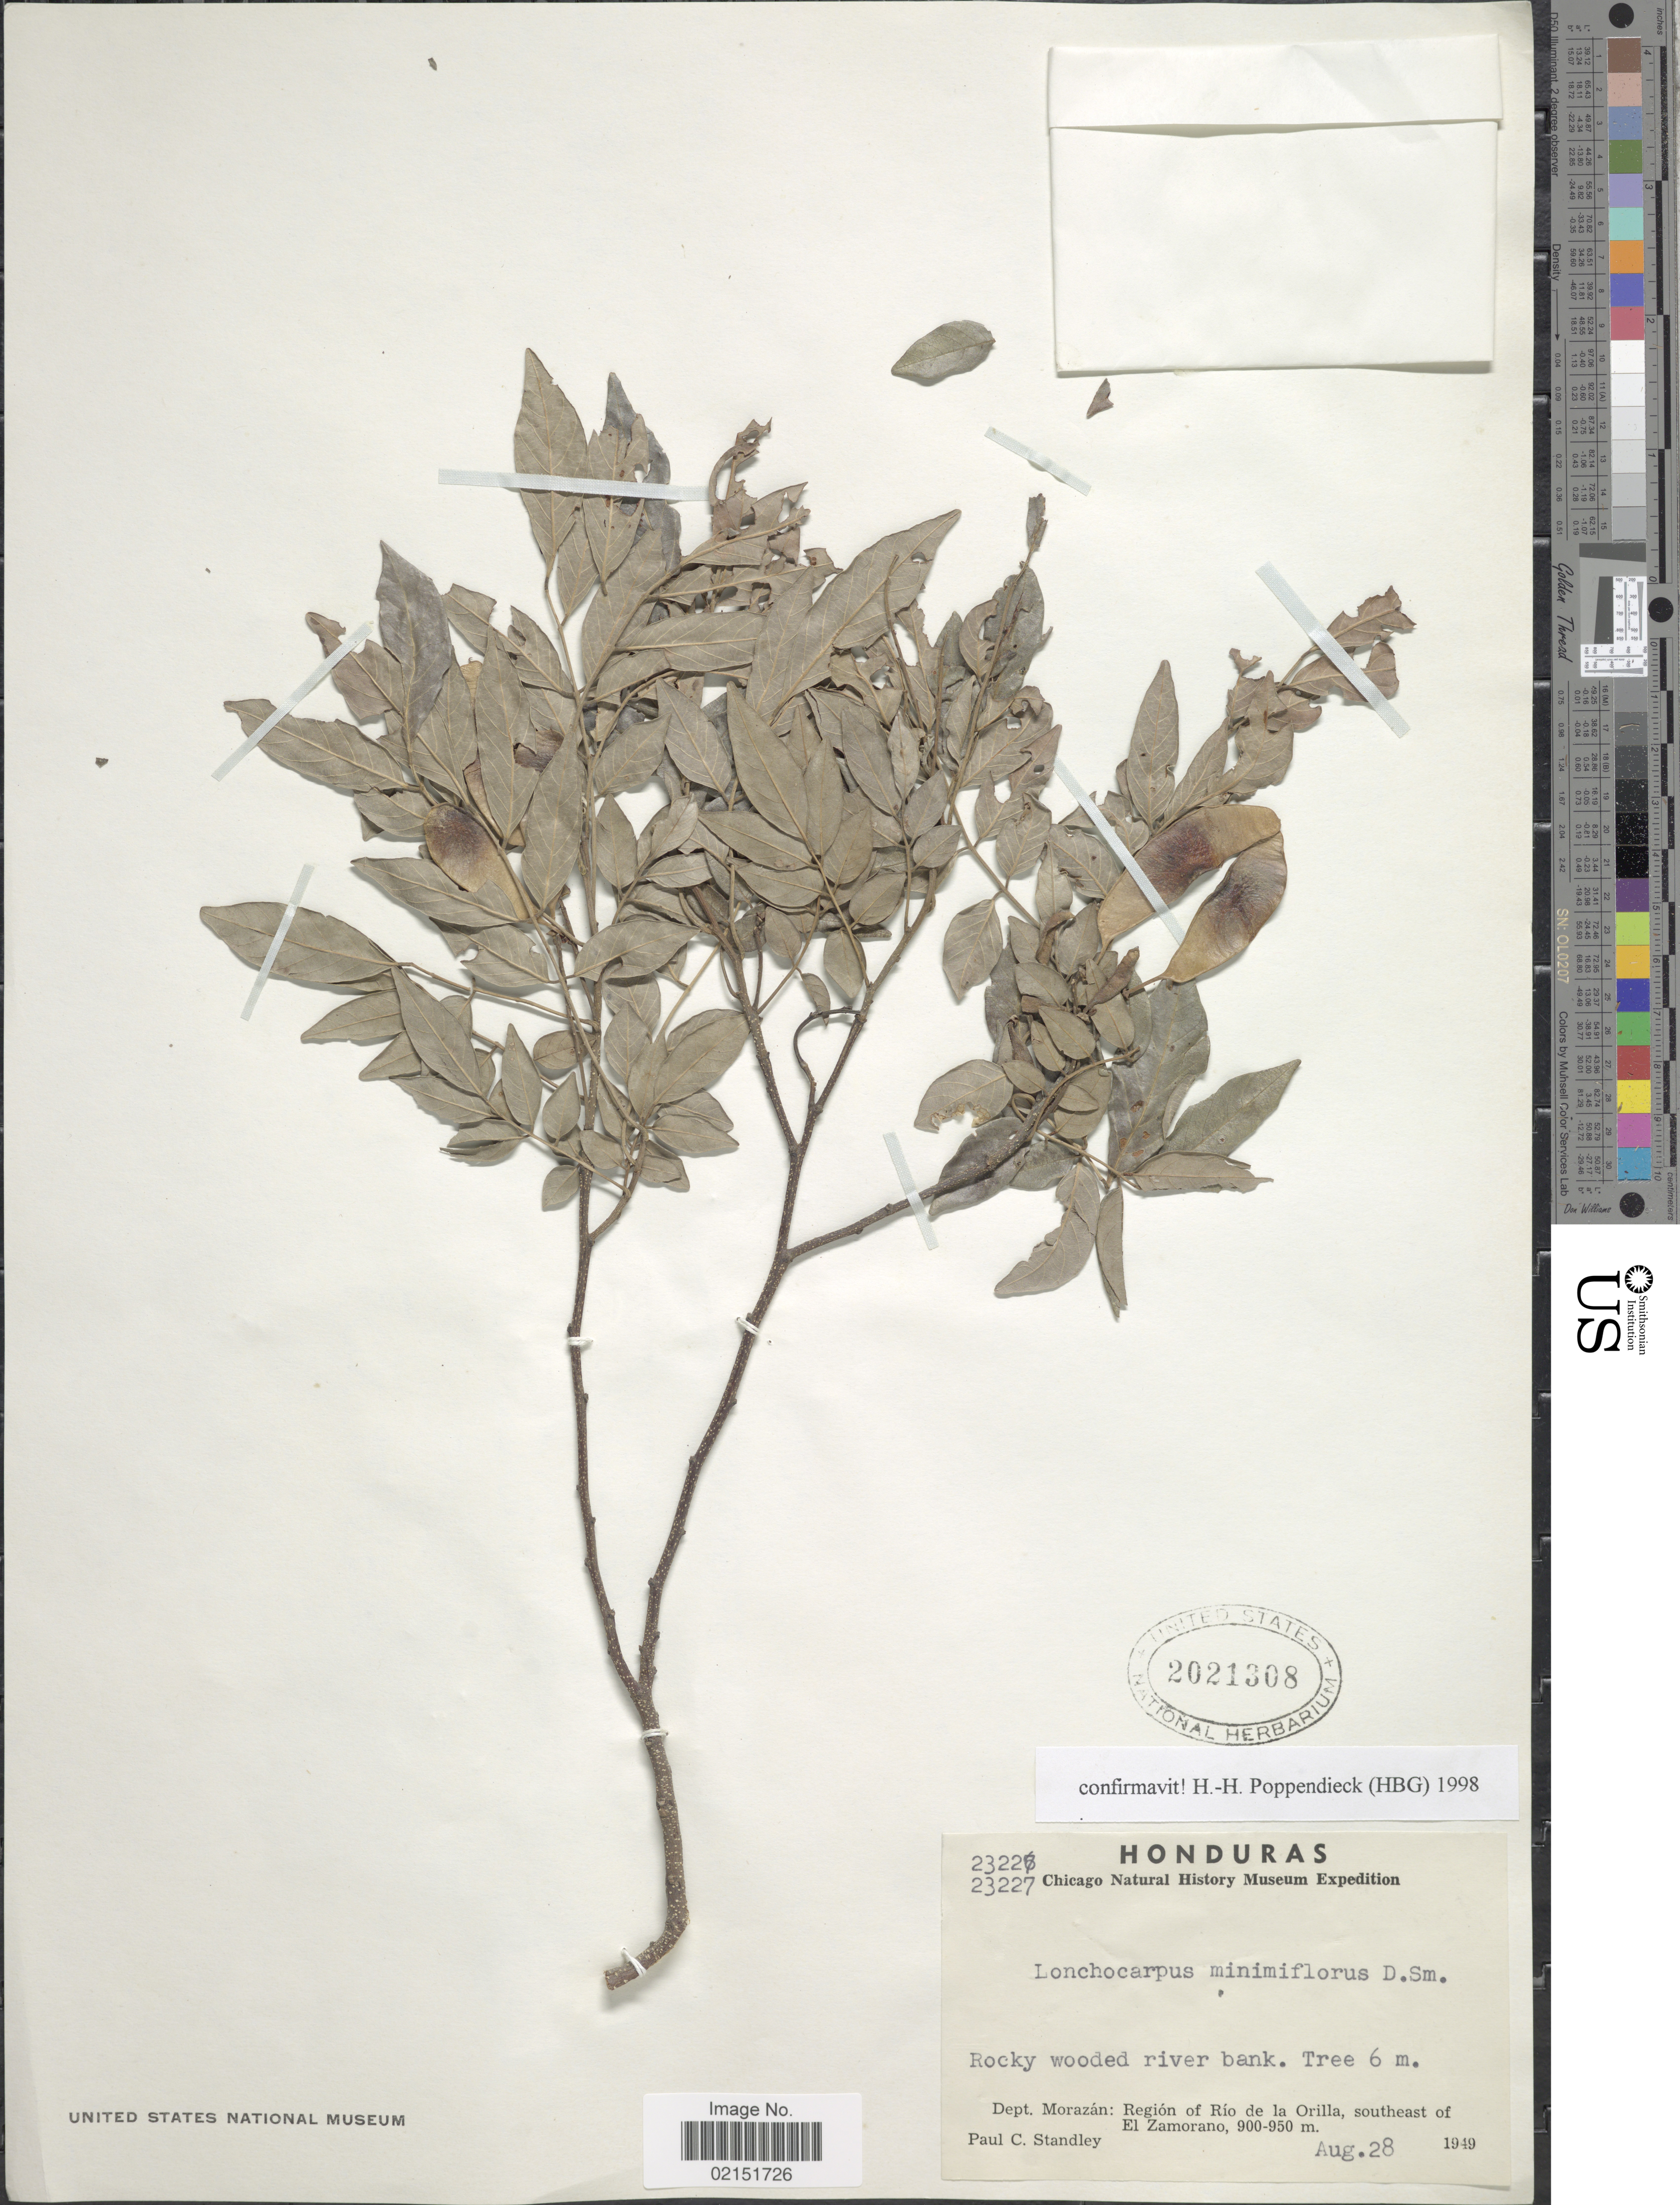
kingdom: Plantae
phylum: Tracheophyta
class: Magnoliopsida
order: Fabales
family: Fabaceae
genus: Lonchocarpus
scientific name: Lonchocarpus minimiflorus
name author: Donn. Sm.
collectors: P. C. Standley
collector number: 23227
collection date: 1949-08-28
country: Honduras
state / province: Fco. Morazán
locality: Rocky wooded river bank, Dept. Morazan: Region of Rio de la Orilla, southeast of El Zamorano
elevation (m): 900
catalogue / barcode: US 2021308